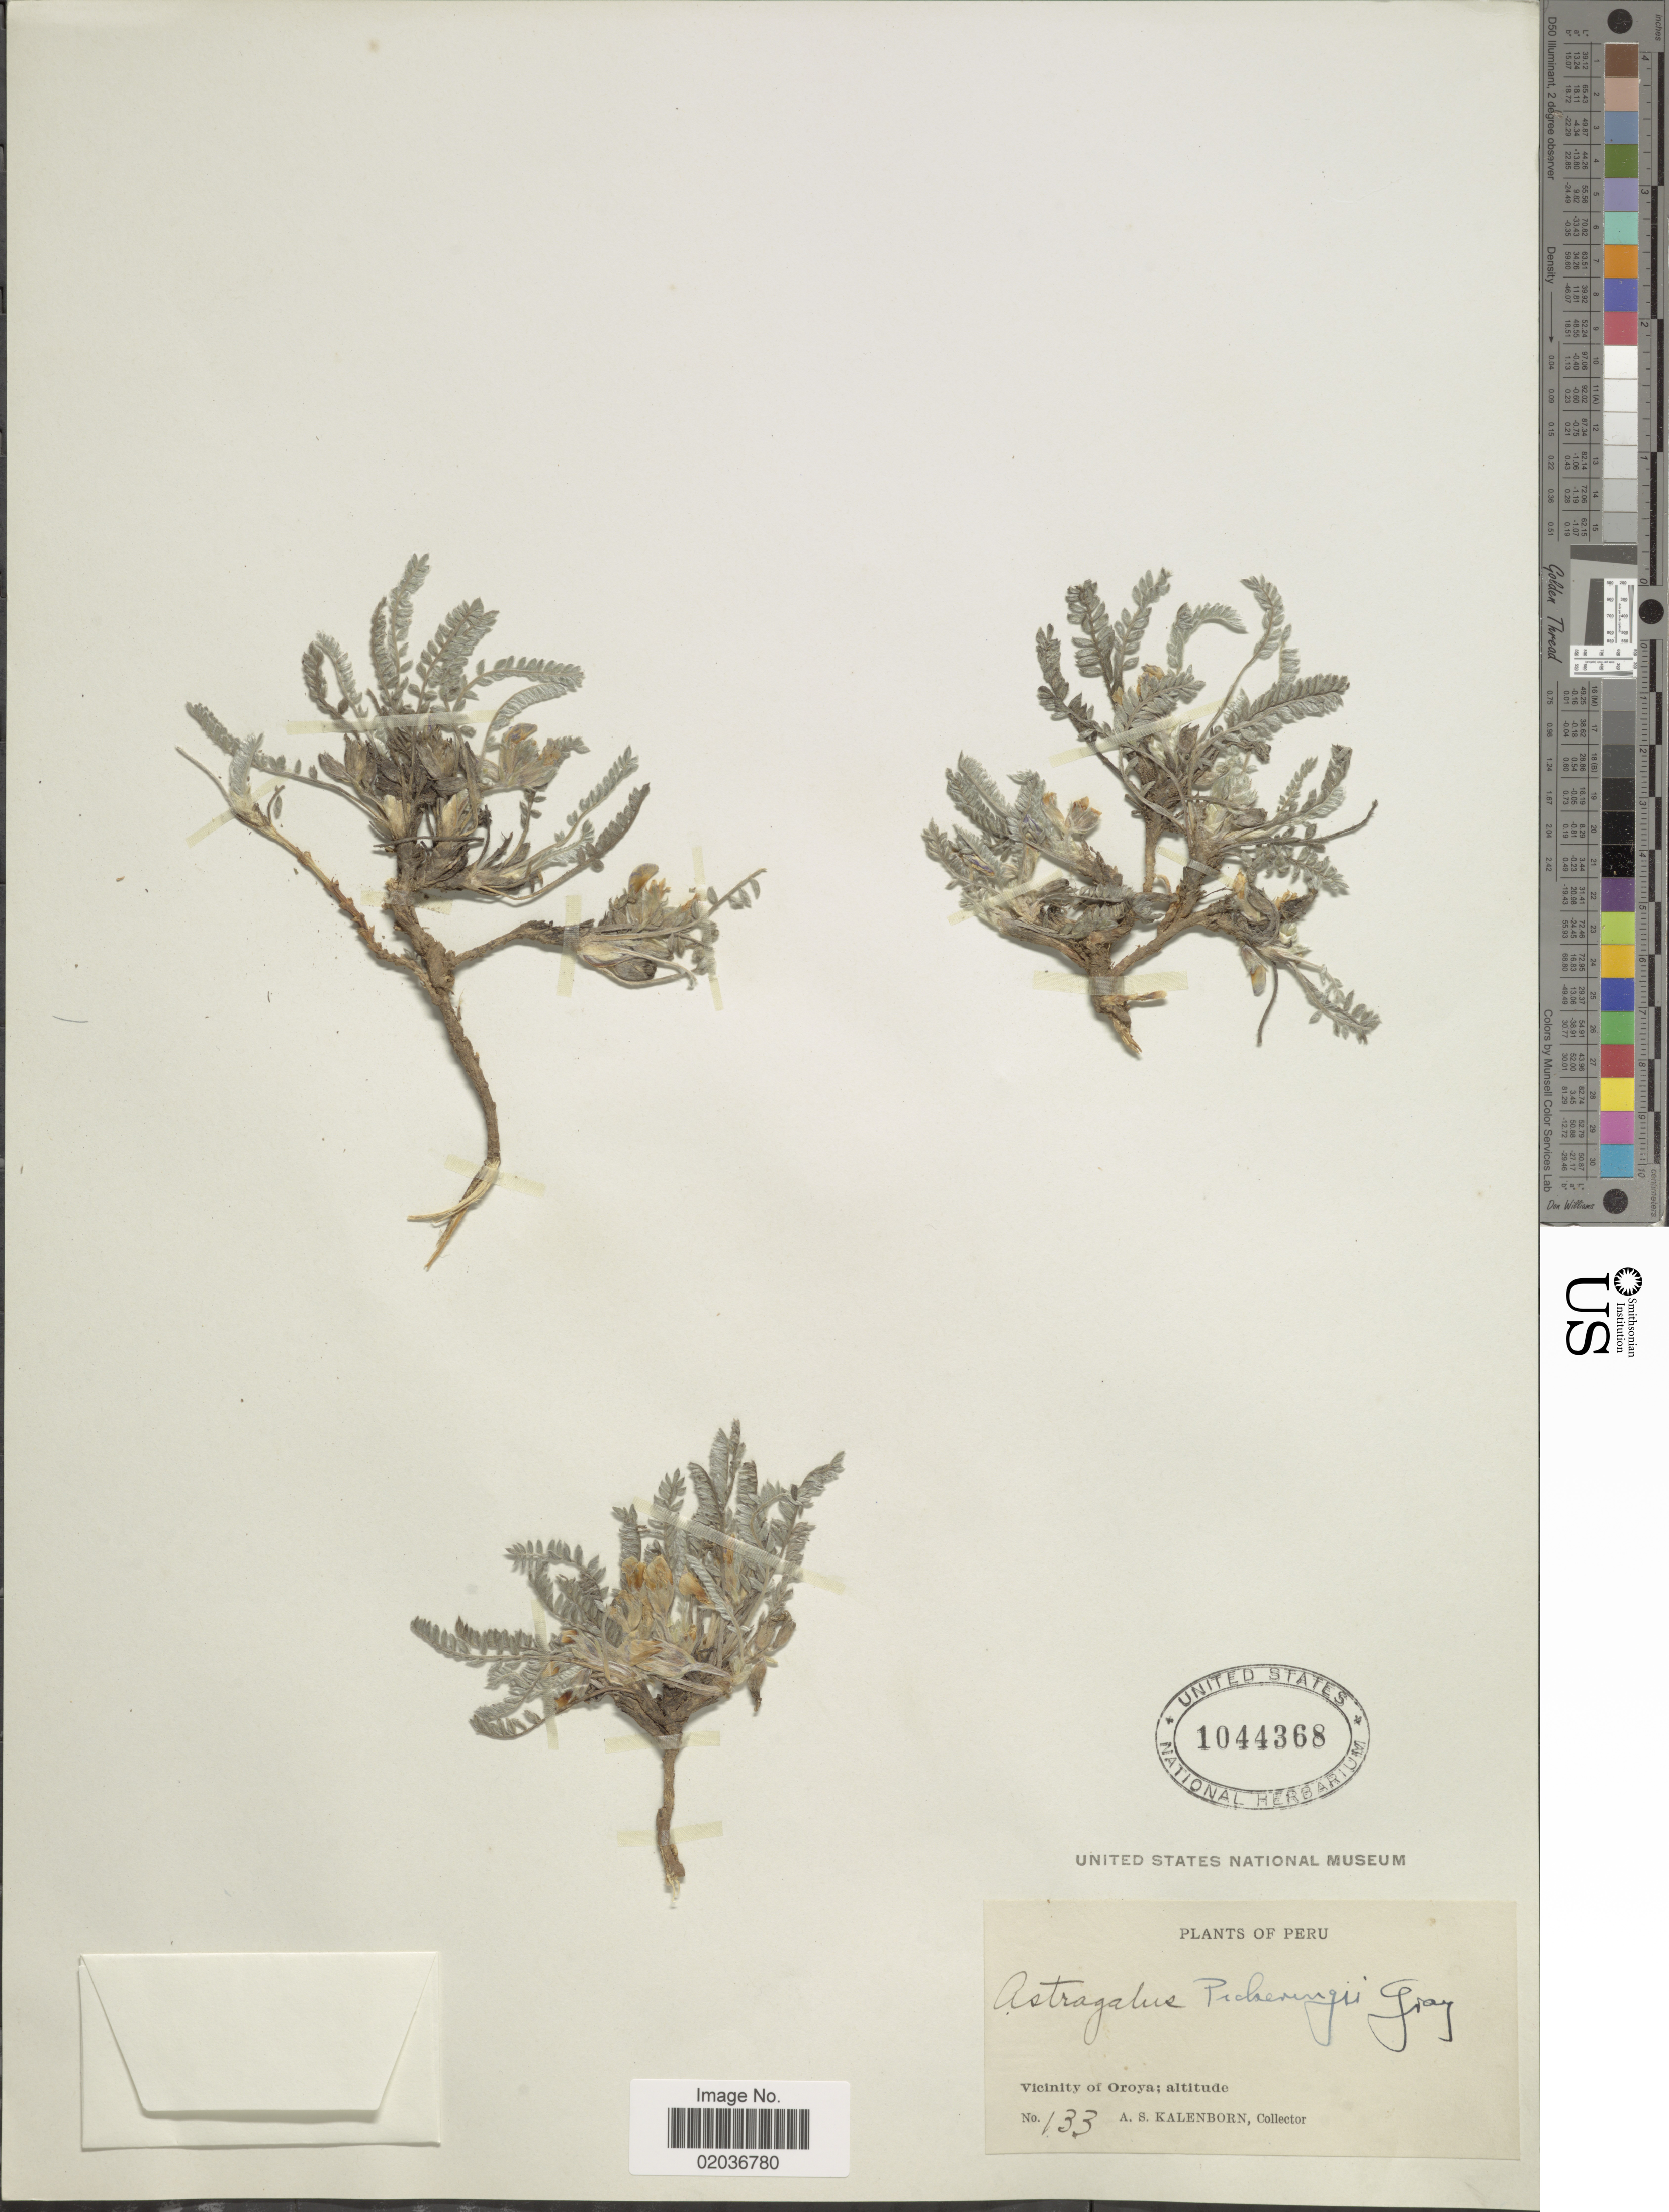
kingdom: Plantae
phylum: Tracheophyta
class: Magnoliopsida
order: Fabales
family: Fabaceae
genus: Astragalus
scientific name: Astragalus pickeringii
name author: A. Gray in Wilkes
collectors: A. Kalenborn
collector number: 133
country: Peru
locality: Vicinity of Oroya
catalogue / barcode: US 1044368